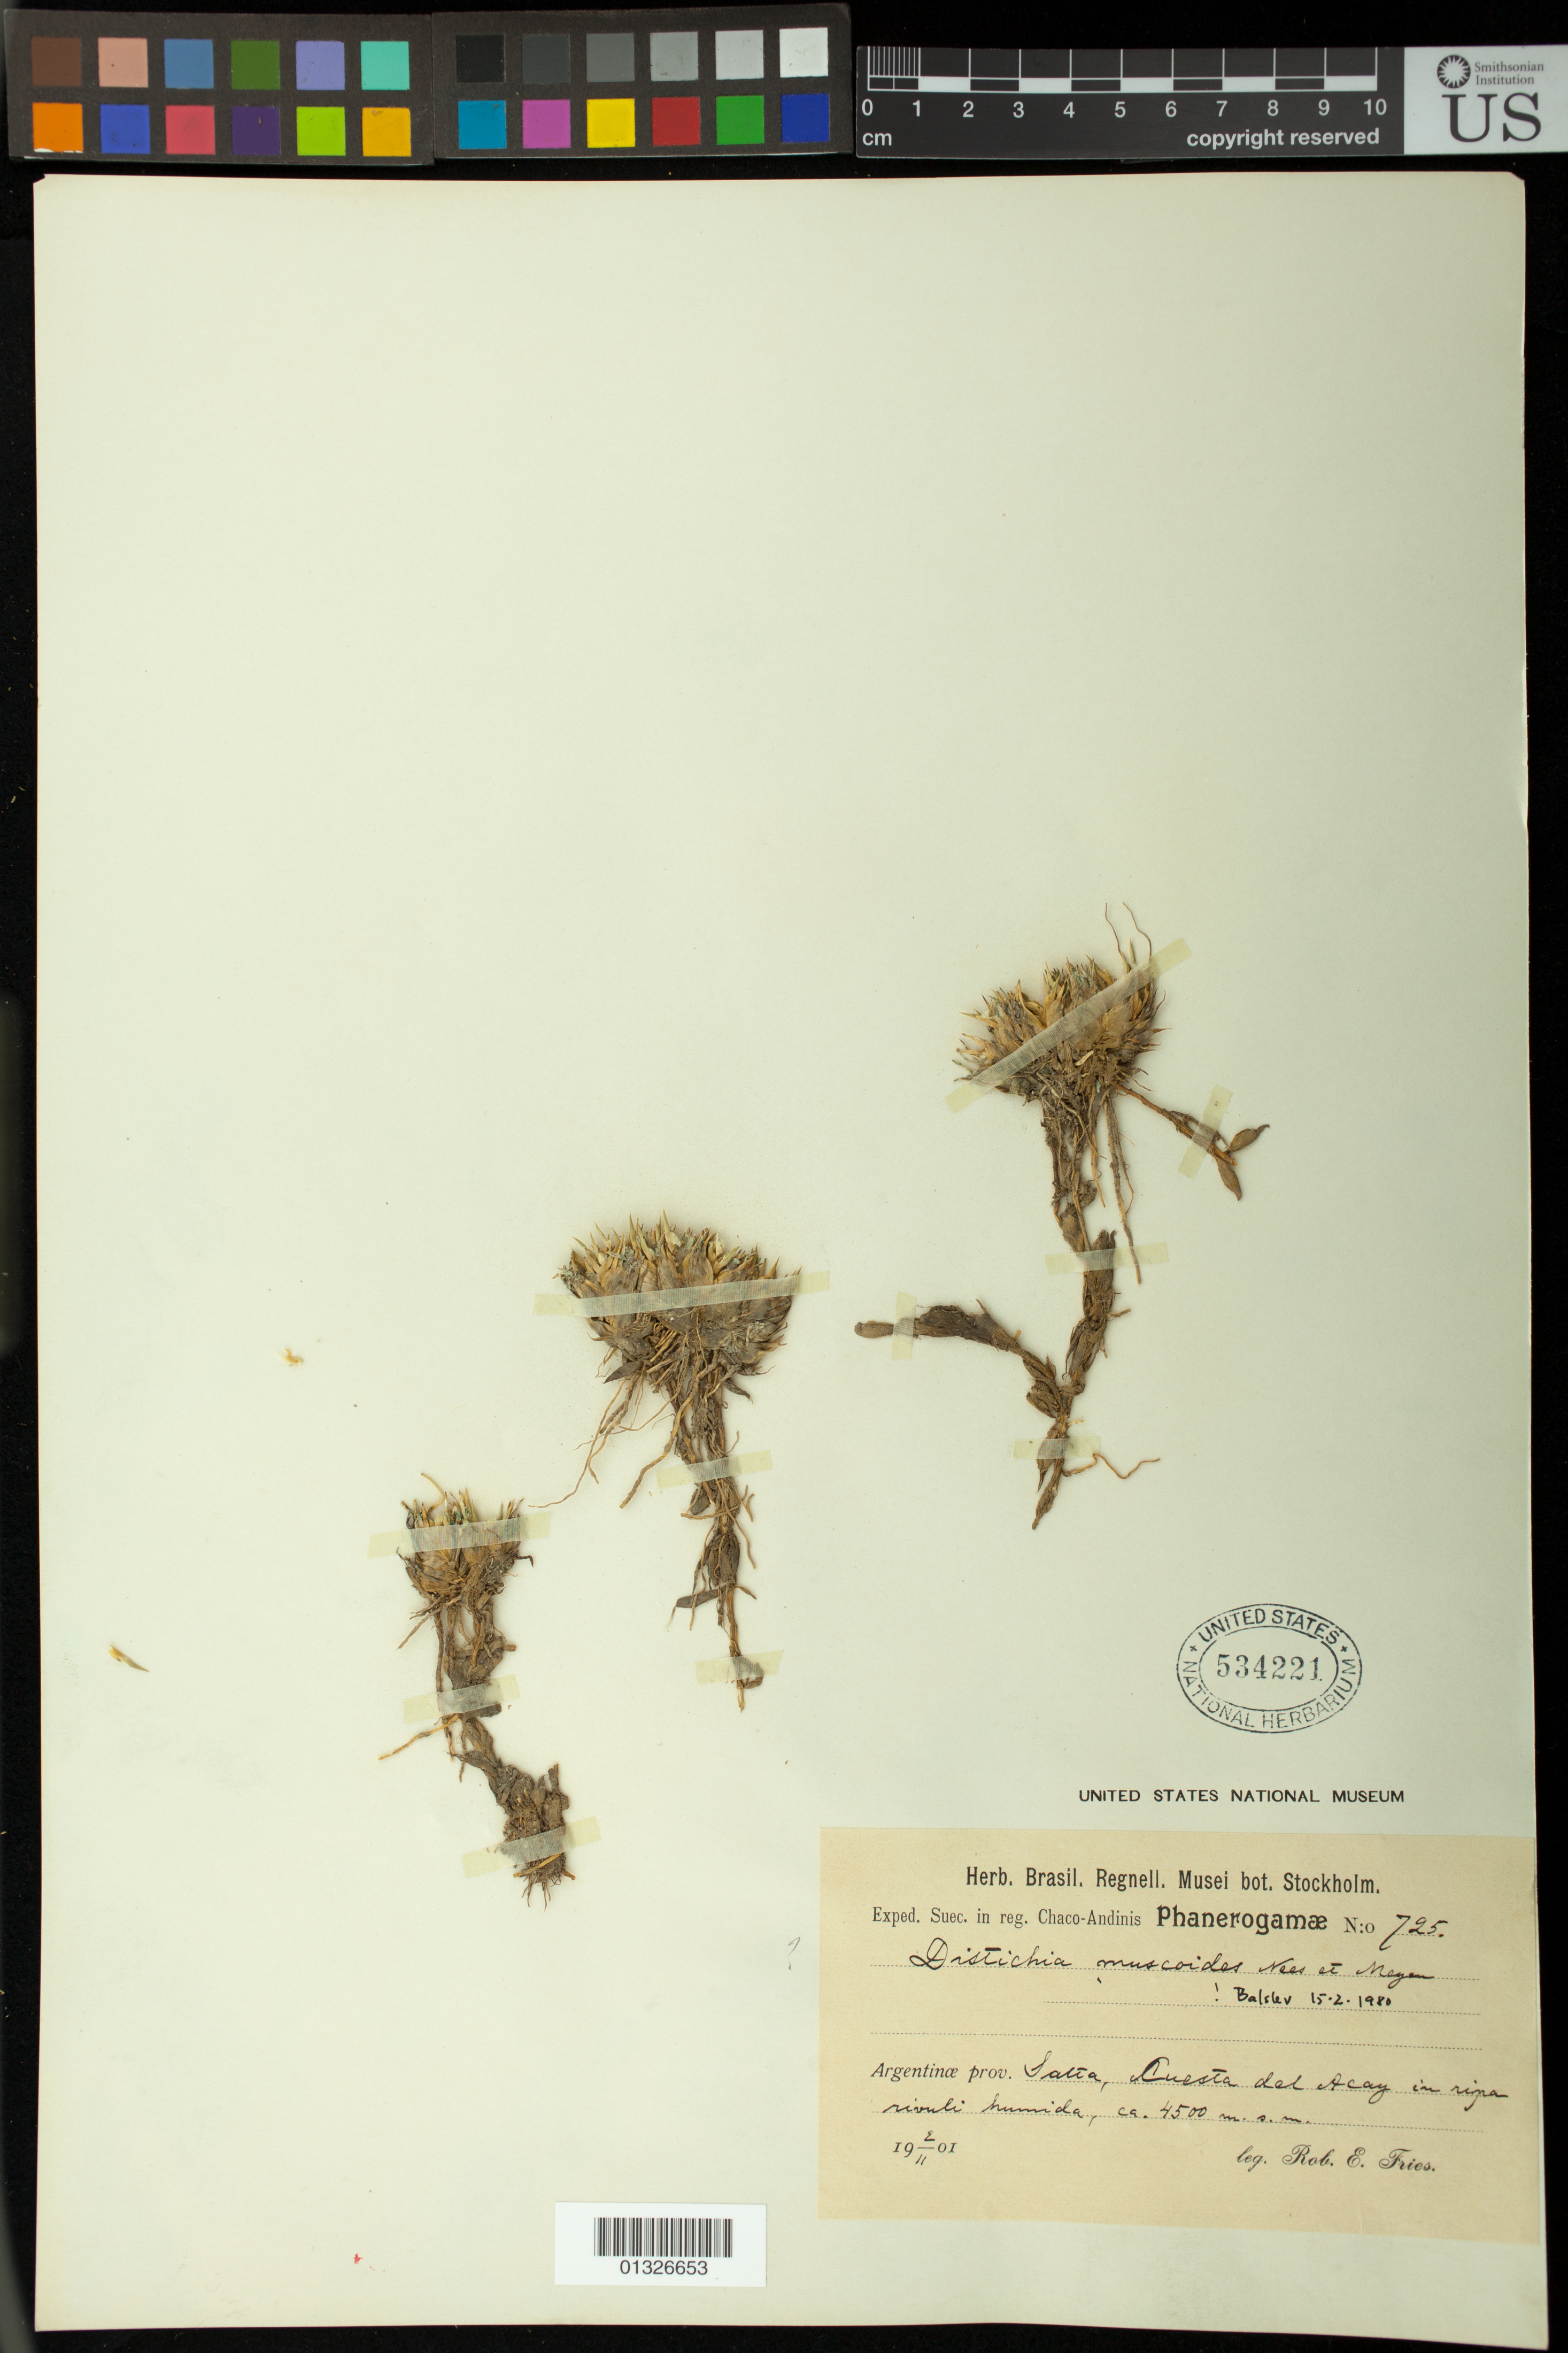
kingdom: Plantae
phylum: Tracheophyta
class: Liliopsida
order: Poales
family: Juncaceae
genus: Distichia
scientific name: Distichia muscoides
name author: Nees & Meyen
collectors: R. E. Fries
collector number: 725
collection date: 1901-11-02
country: Argentina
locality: Salta, Cuesta del Acay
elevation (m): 4500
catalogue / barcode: US 534221